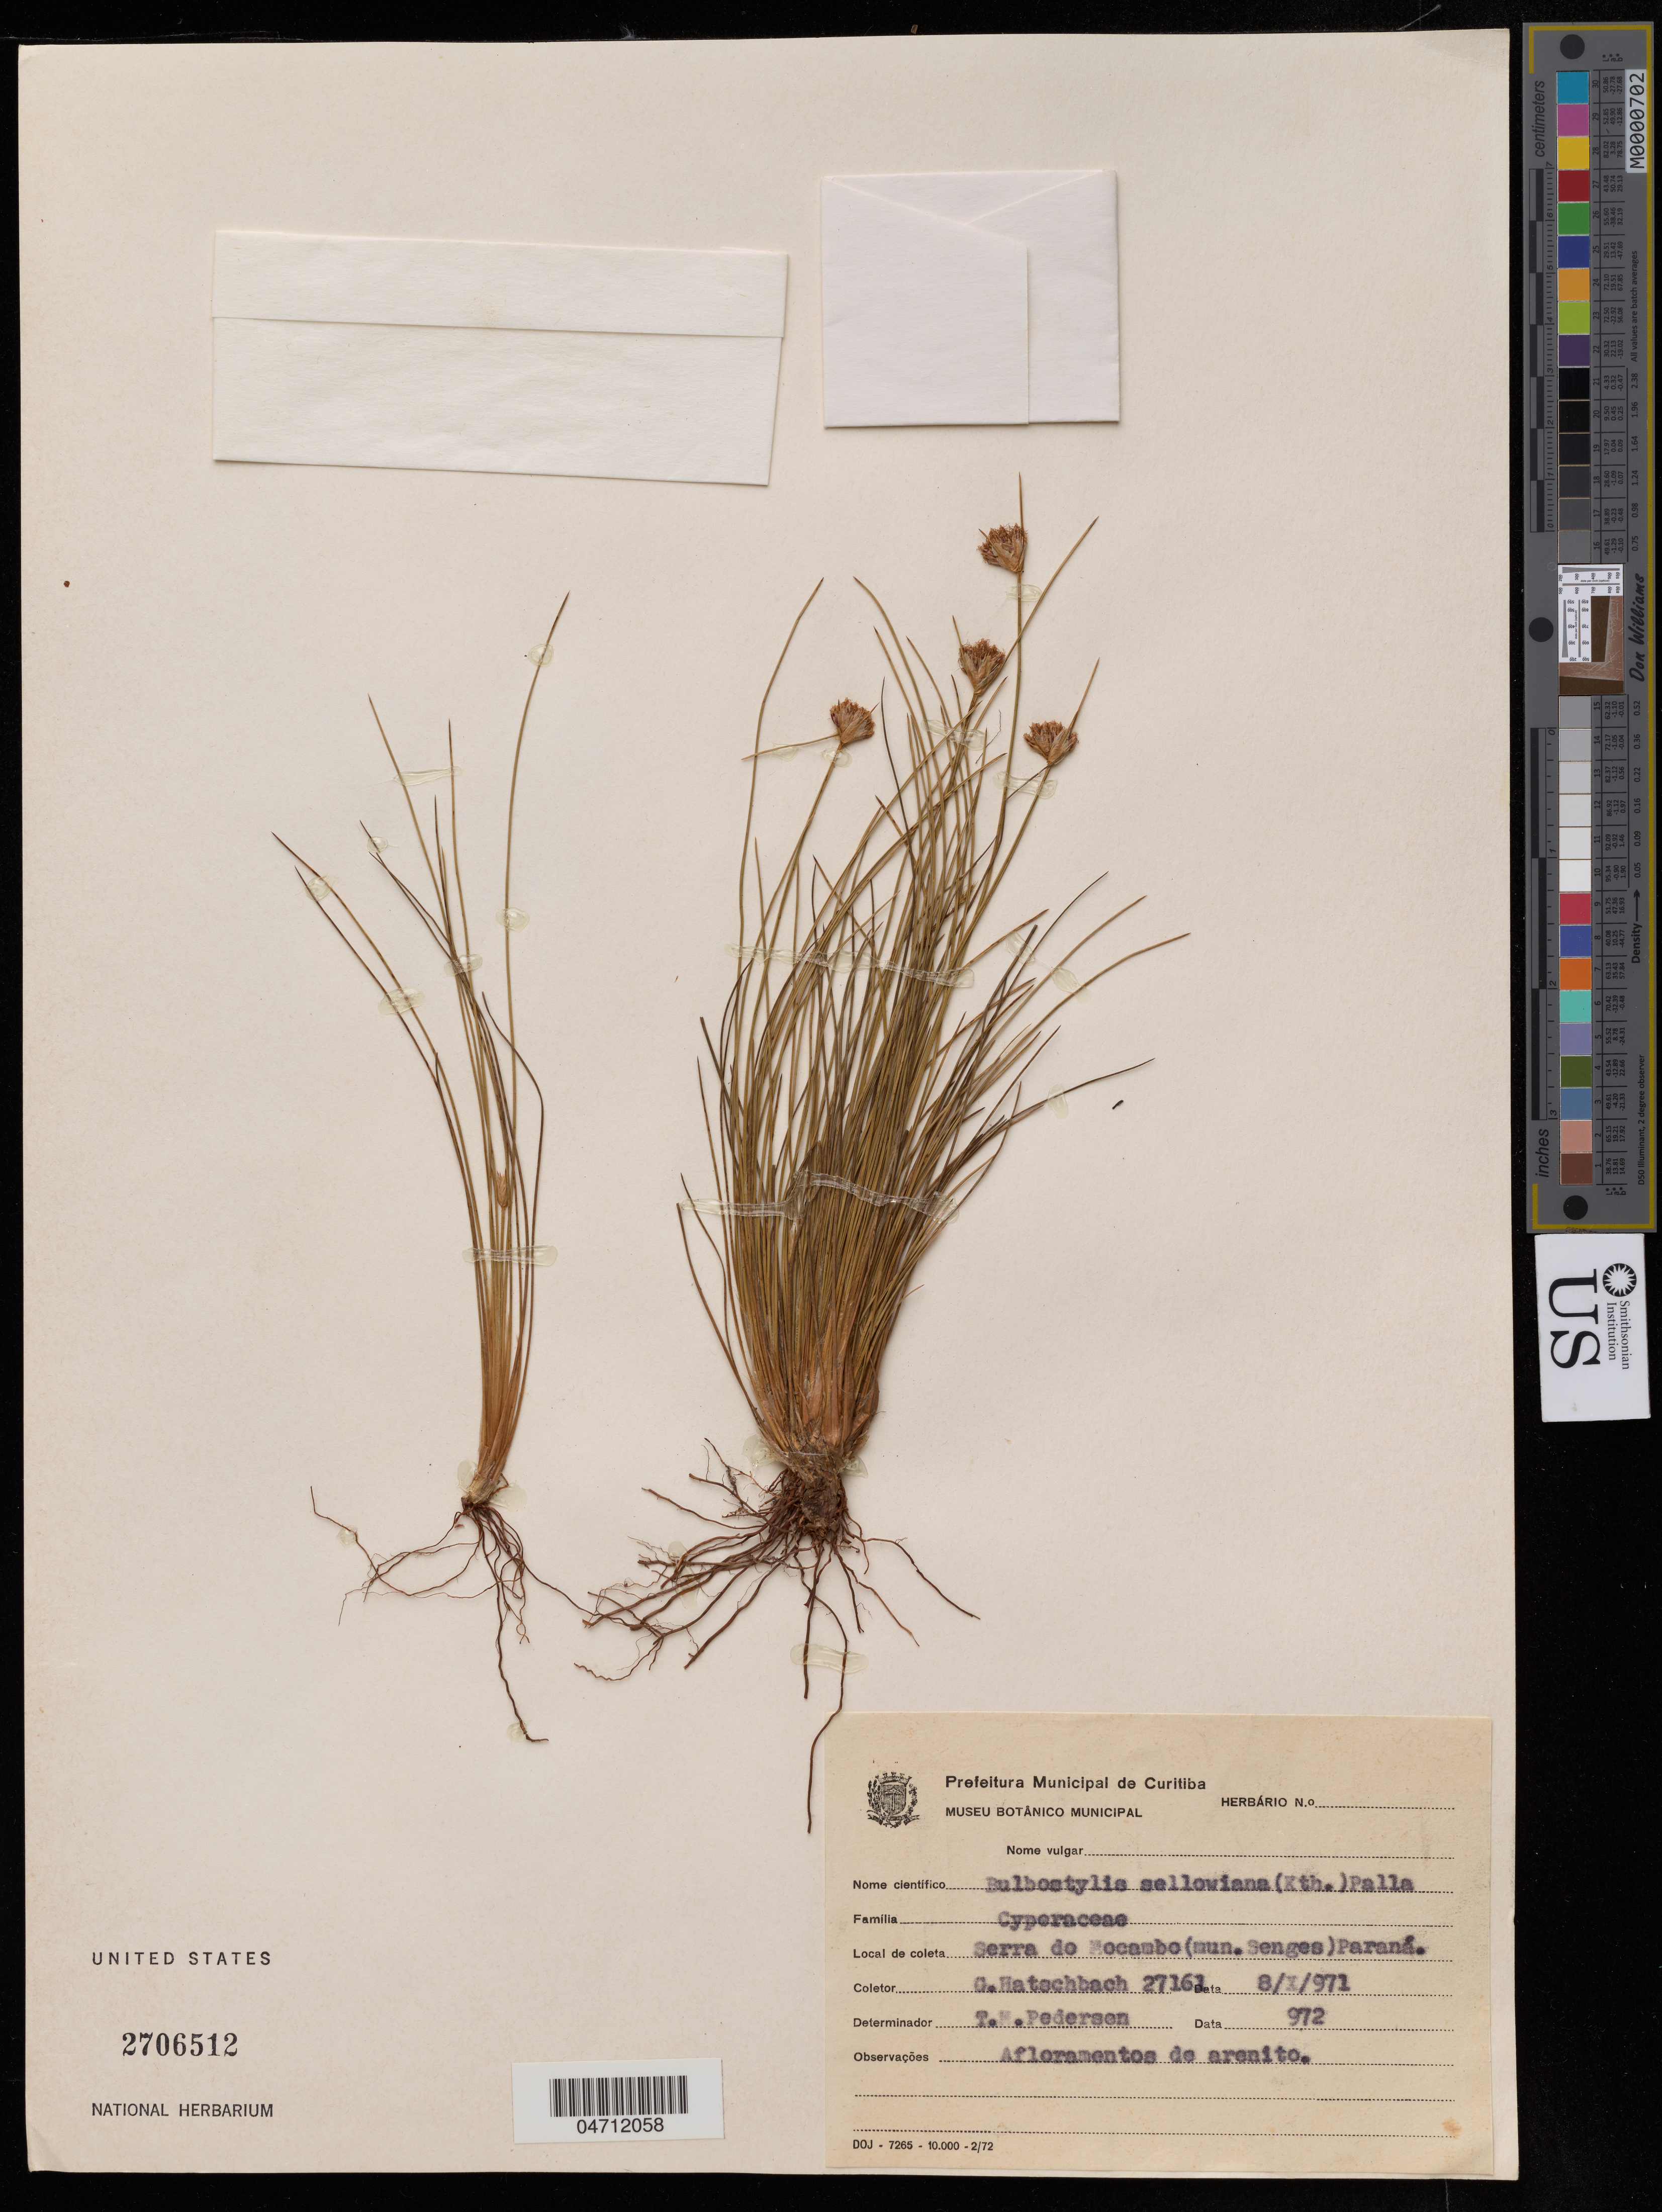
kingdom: Plantae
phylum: Tracheophyta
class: Liliopsida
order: Poales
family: Cyperaceae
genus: Bulbostylis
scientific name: Bulbostylis sellowiana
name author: (Kunth) Palla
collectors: G. Hatschbach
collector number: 972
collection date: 1971-10-08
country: Brazil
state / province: Paraná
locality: Serra do Mocambo (Mun. Senges)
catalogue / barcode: US 2706512